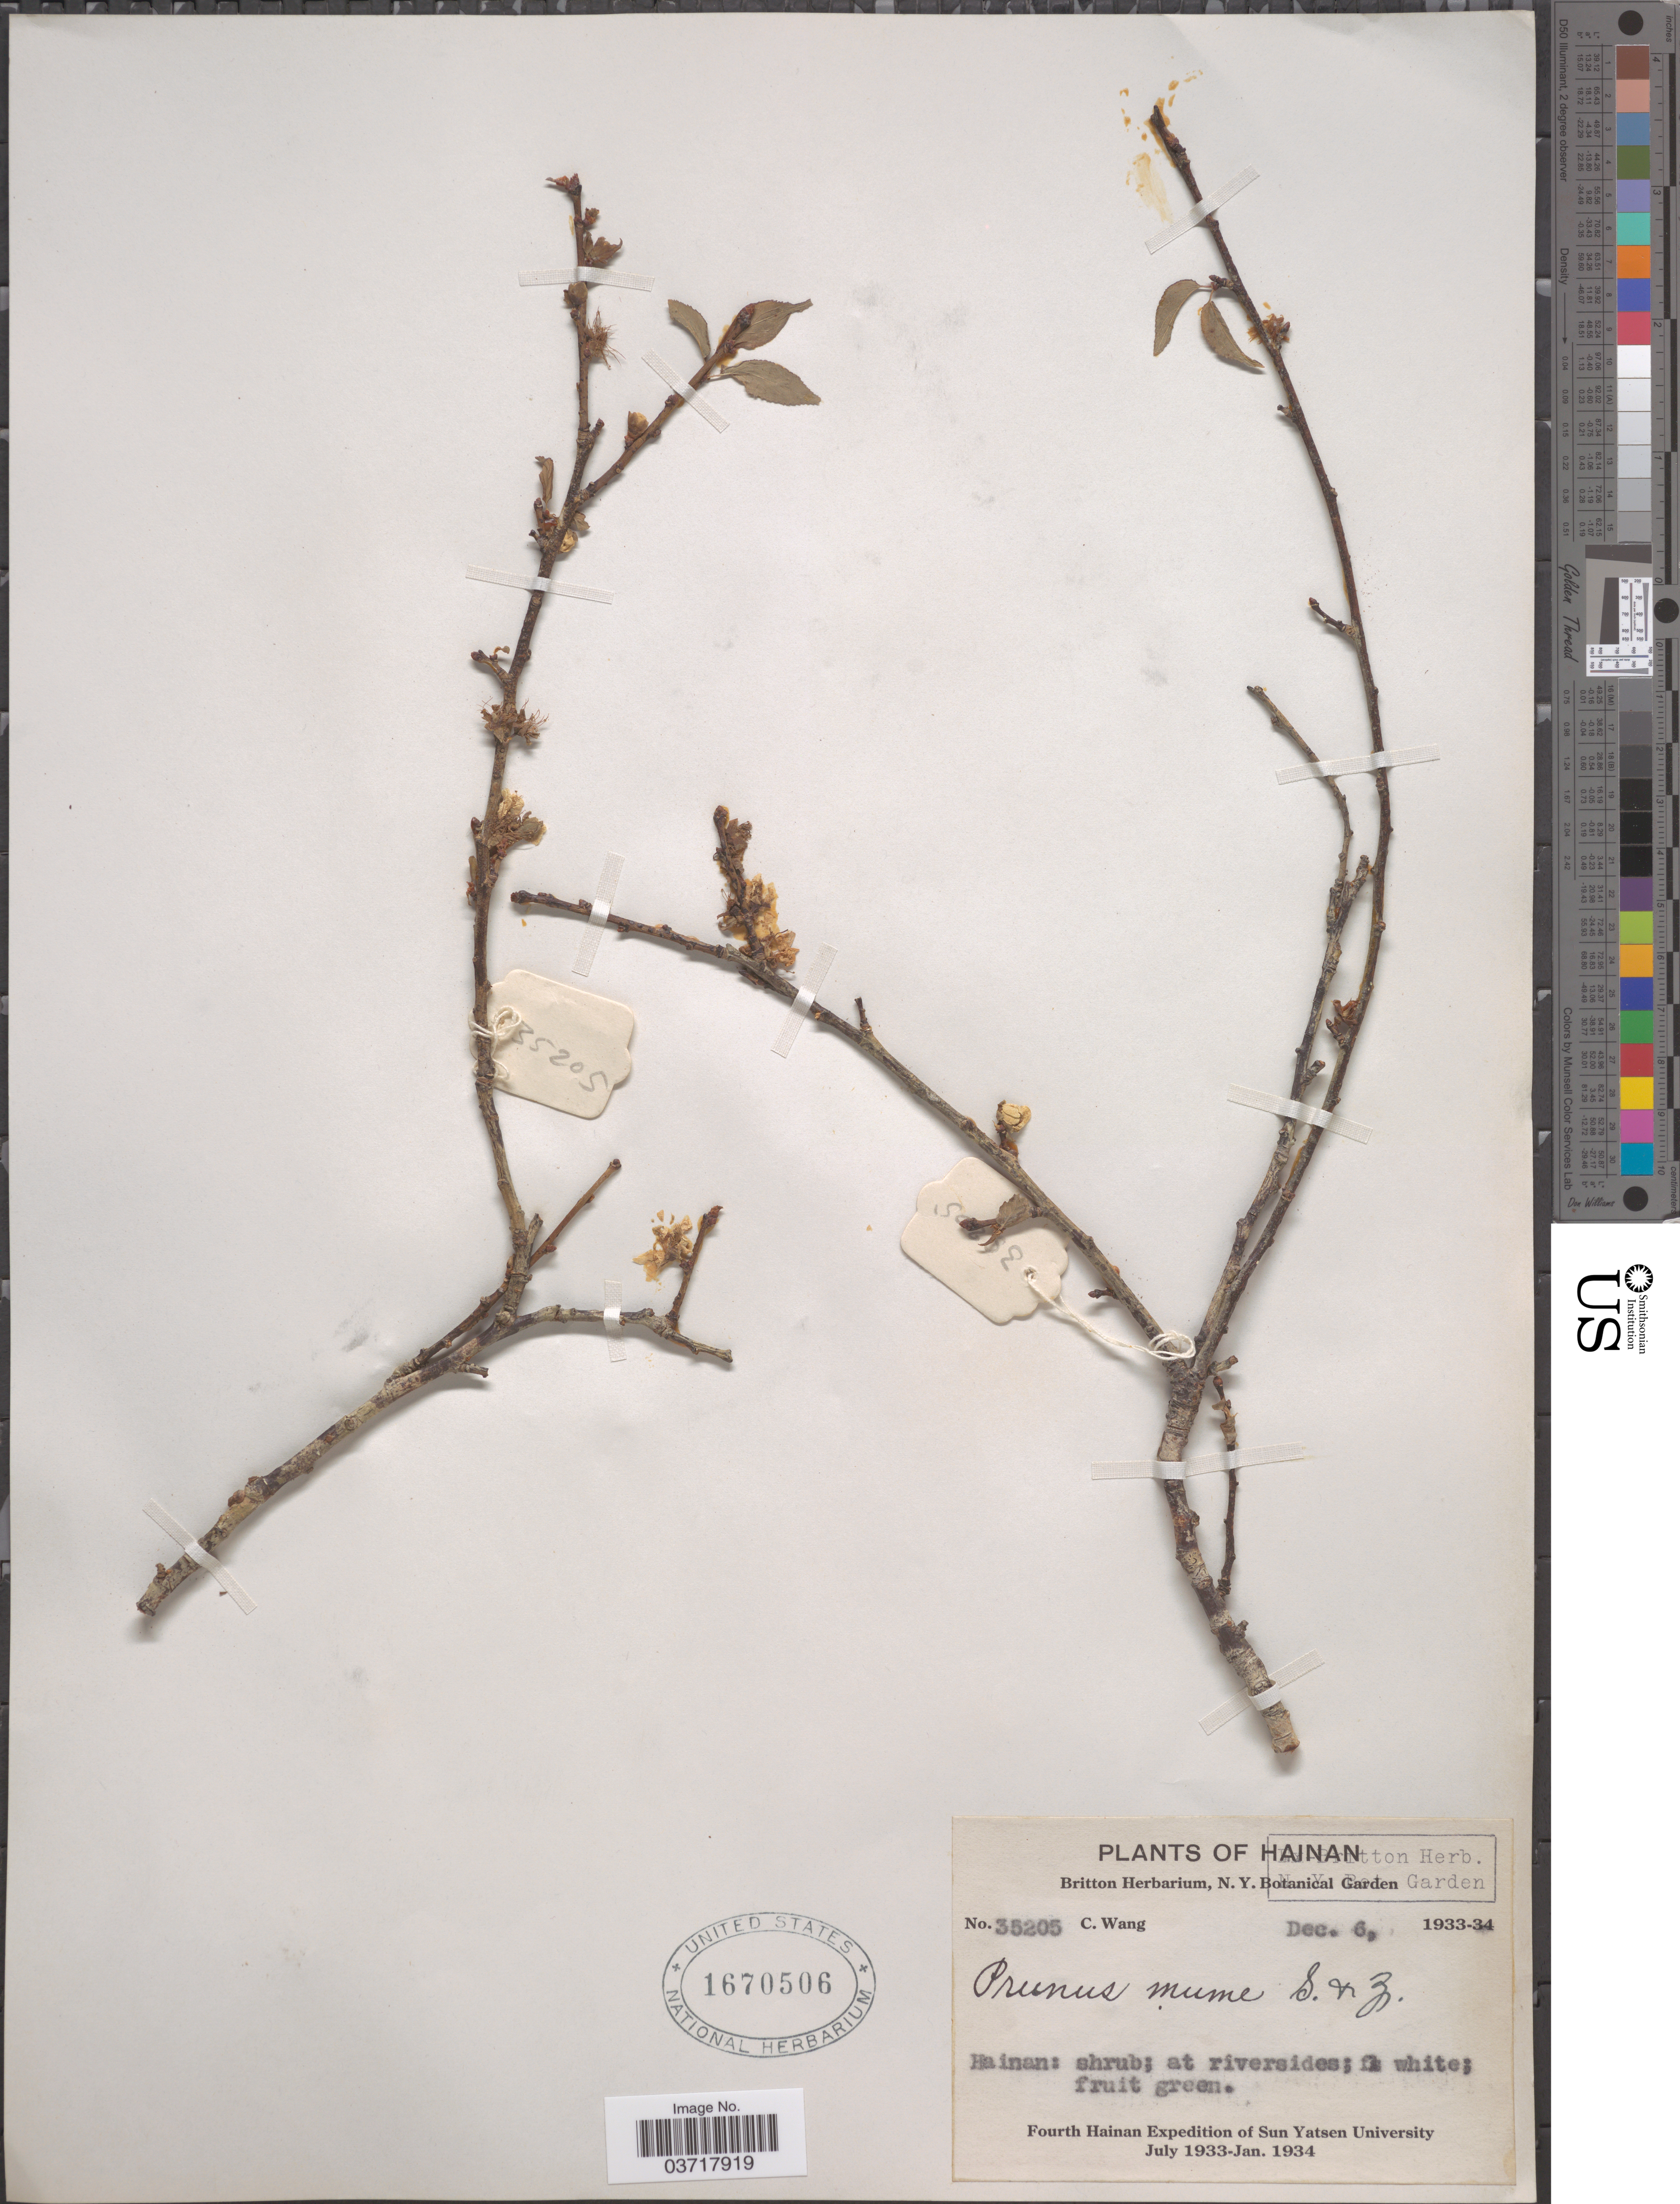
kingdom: Plantae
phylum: Tracheophyta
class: Magnoliopsida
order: Rosales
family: Rosaceae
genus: Prunus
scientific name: Prunus mume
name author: (Siebold) Siebold & Zucc.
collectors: C. Wang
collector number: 35205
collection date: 1933-12-06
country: China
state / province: Hainan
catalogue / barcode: US 1670506